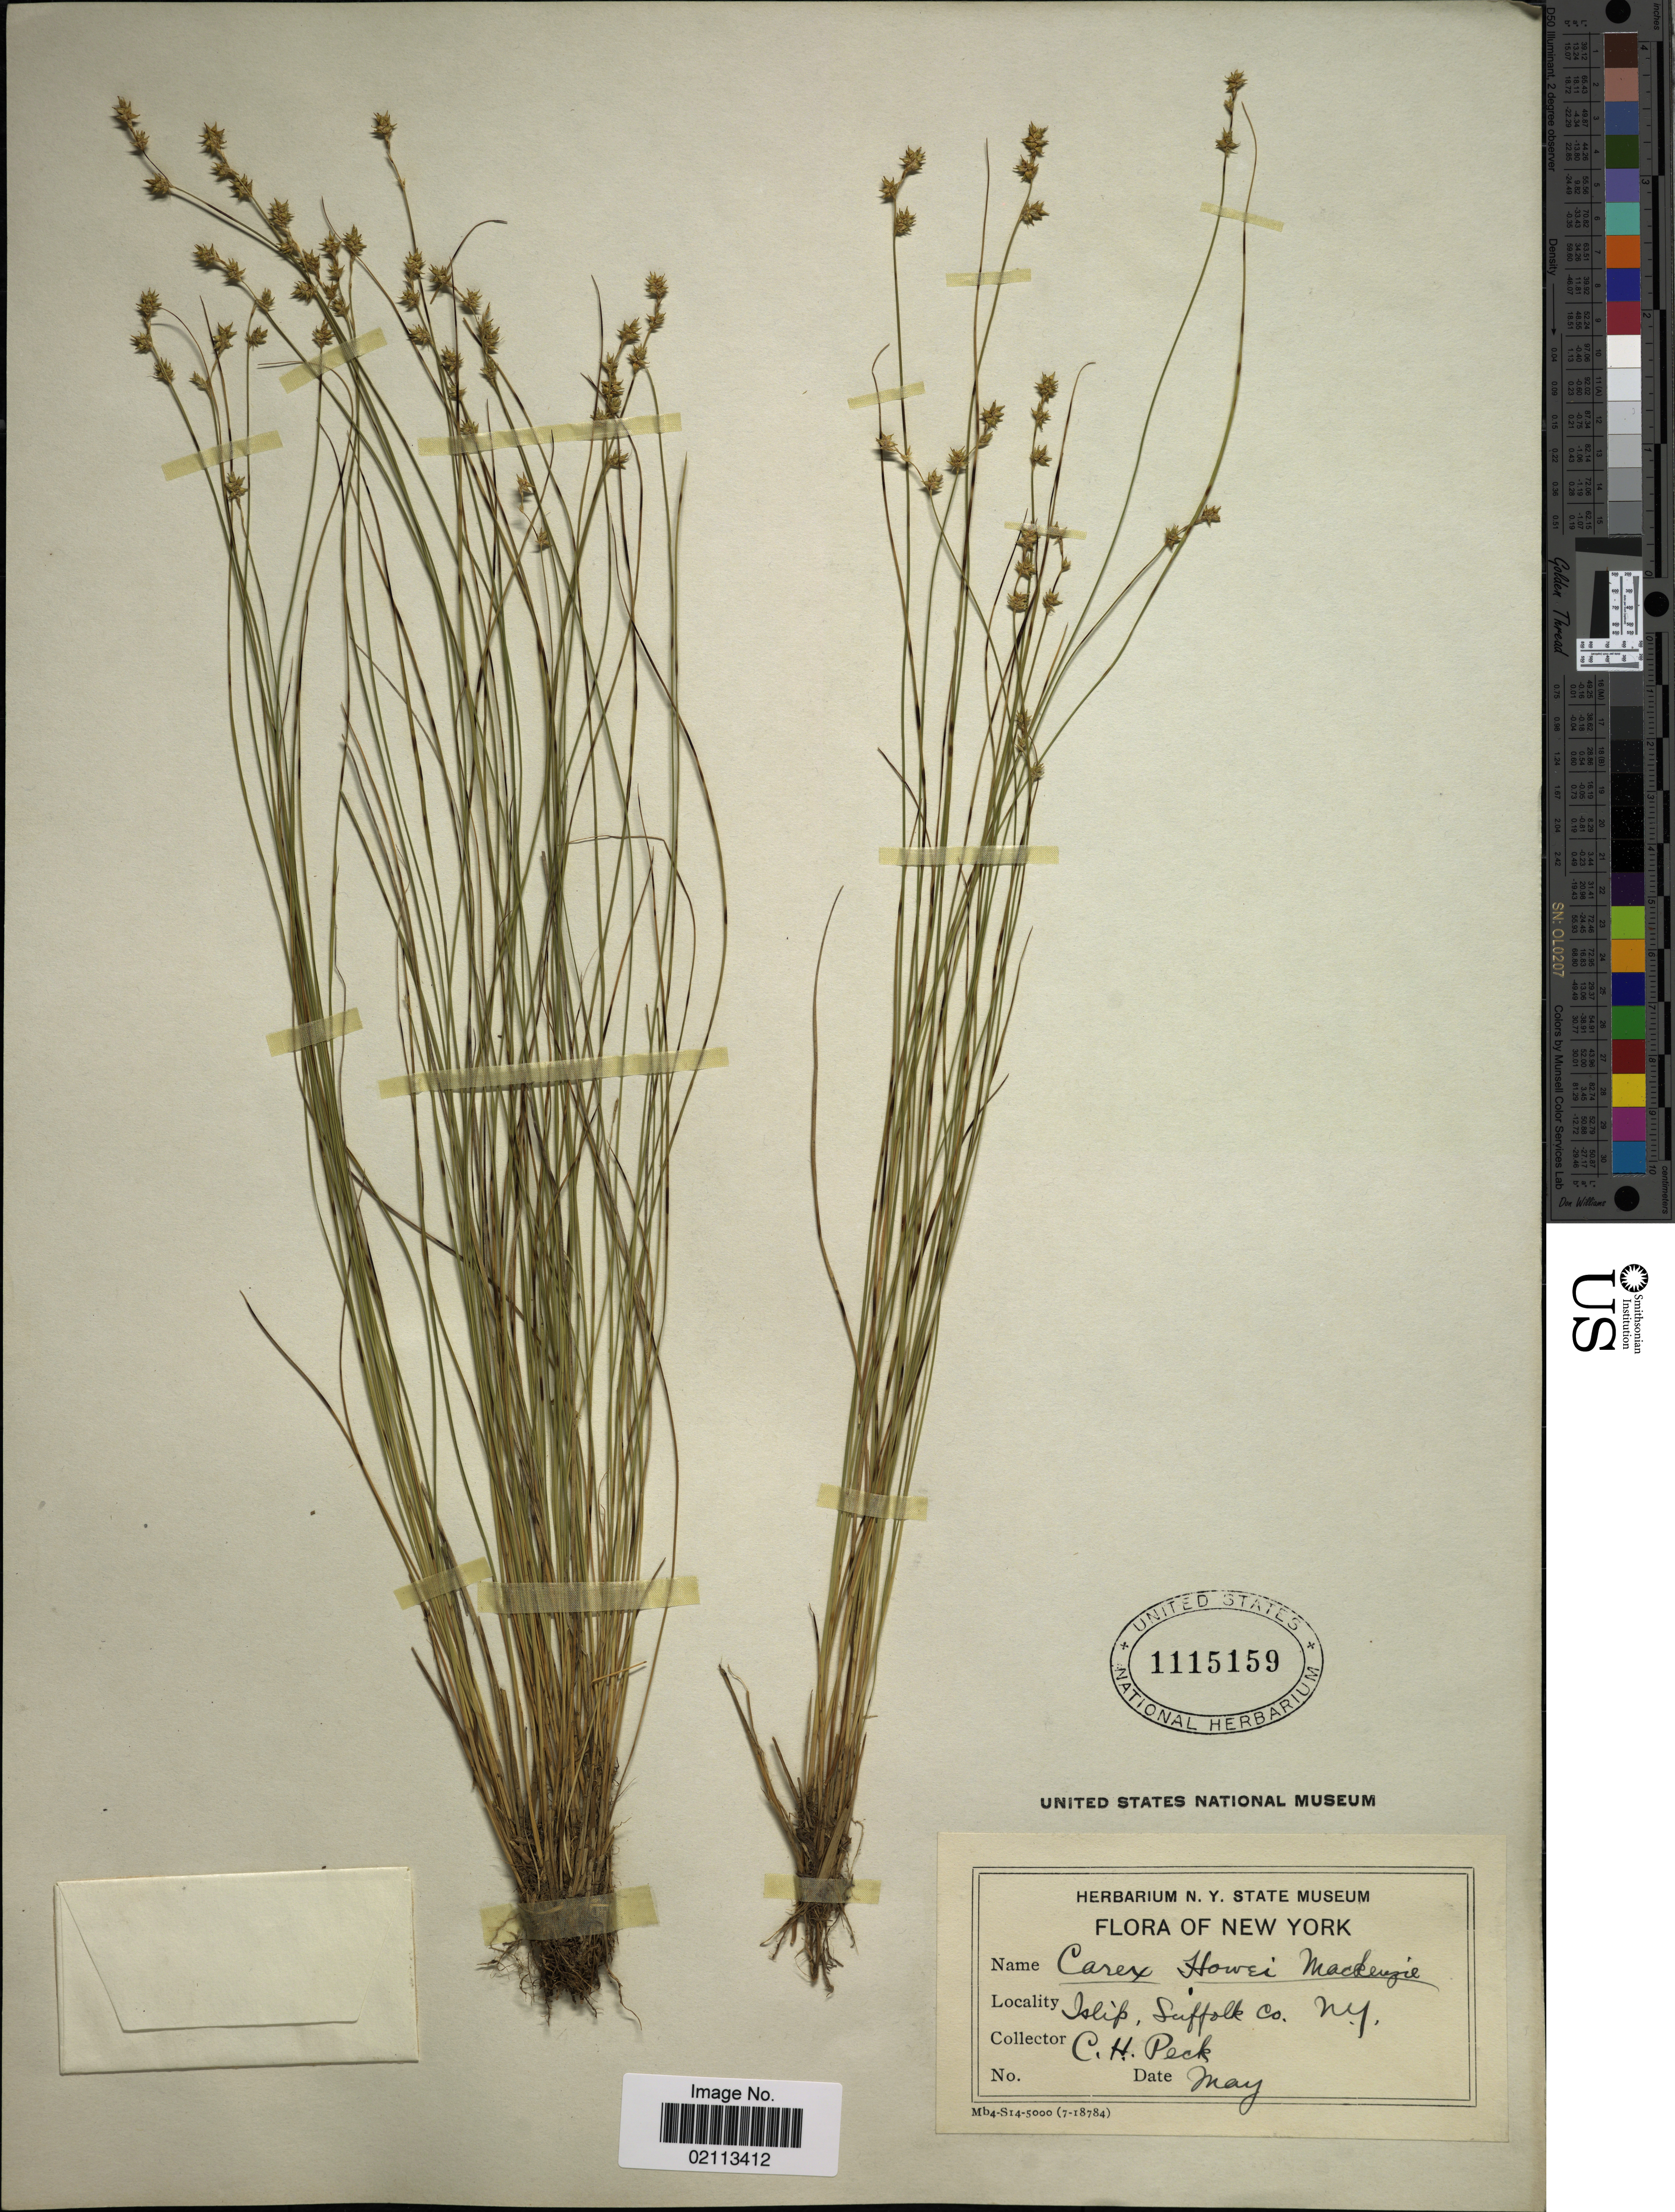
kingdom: Plantae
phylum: Tracheophyta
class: Liliopsida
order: Poales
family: Cyperaceae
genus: Carex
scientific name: Carex howei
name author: Mack.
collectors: C. H. Peck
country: United States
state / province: New York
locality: Islip, Suffolk Co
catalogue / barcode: US 1115159